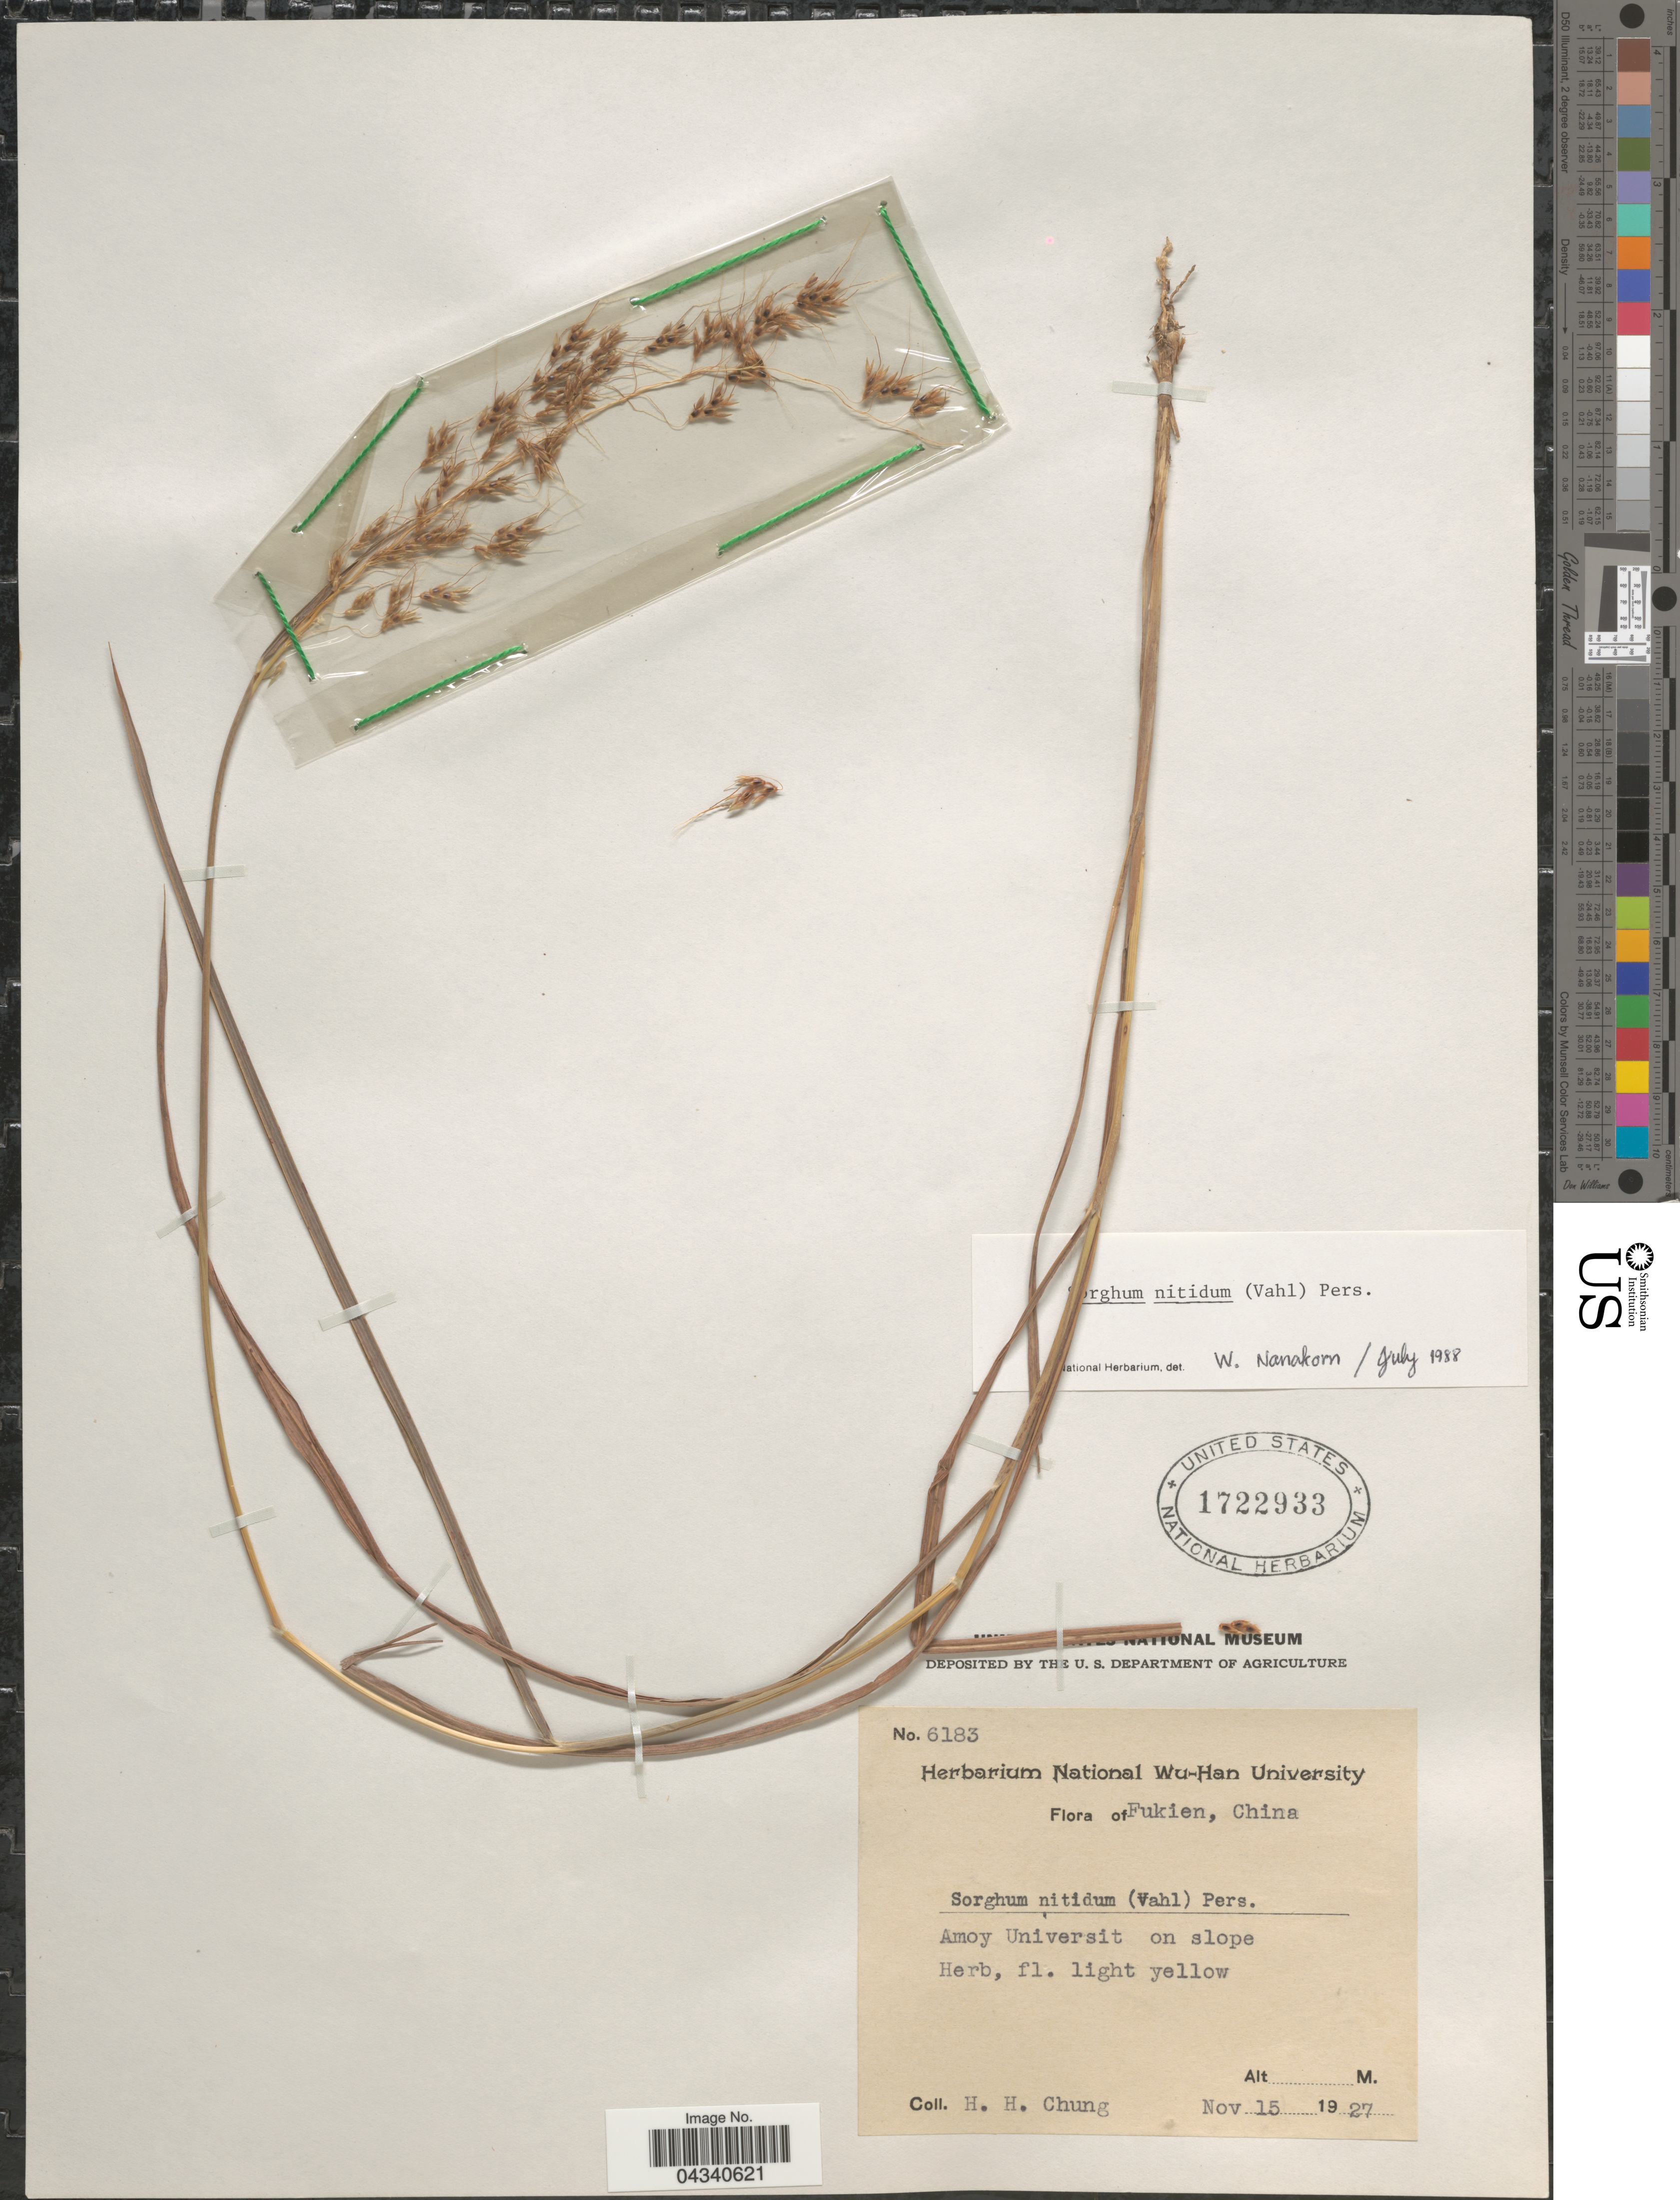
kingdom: Plantae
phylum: Tracheophyta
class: Liliopsida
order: Poales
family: Poaceae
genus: Sorghum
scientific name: Sorghum nitidum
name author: (Vahl) Pers.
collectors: H. Chung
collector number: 6183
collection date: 1927-11-15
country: China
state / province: Fujian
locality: Fukien. Amoy Universit on slope.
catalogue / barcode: US 1722933